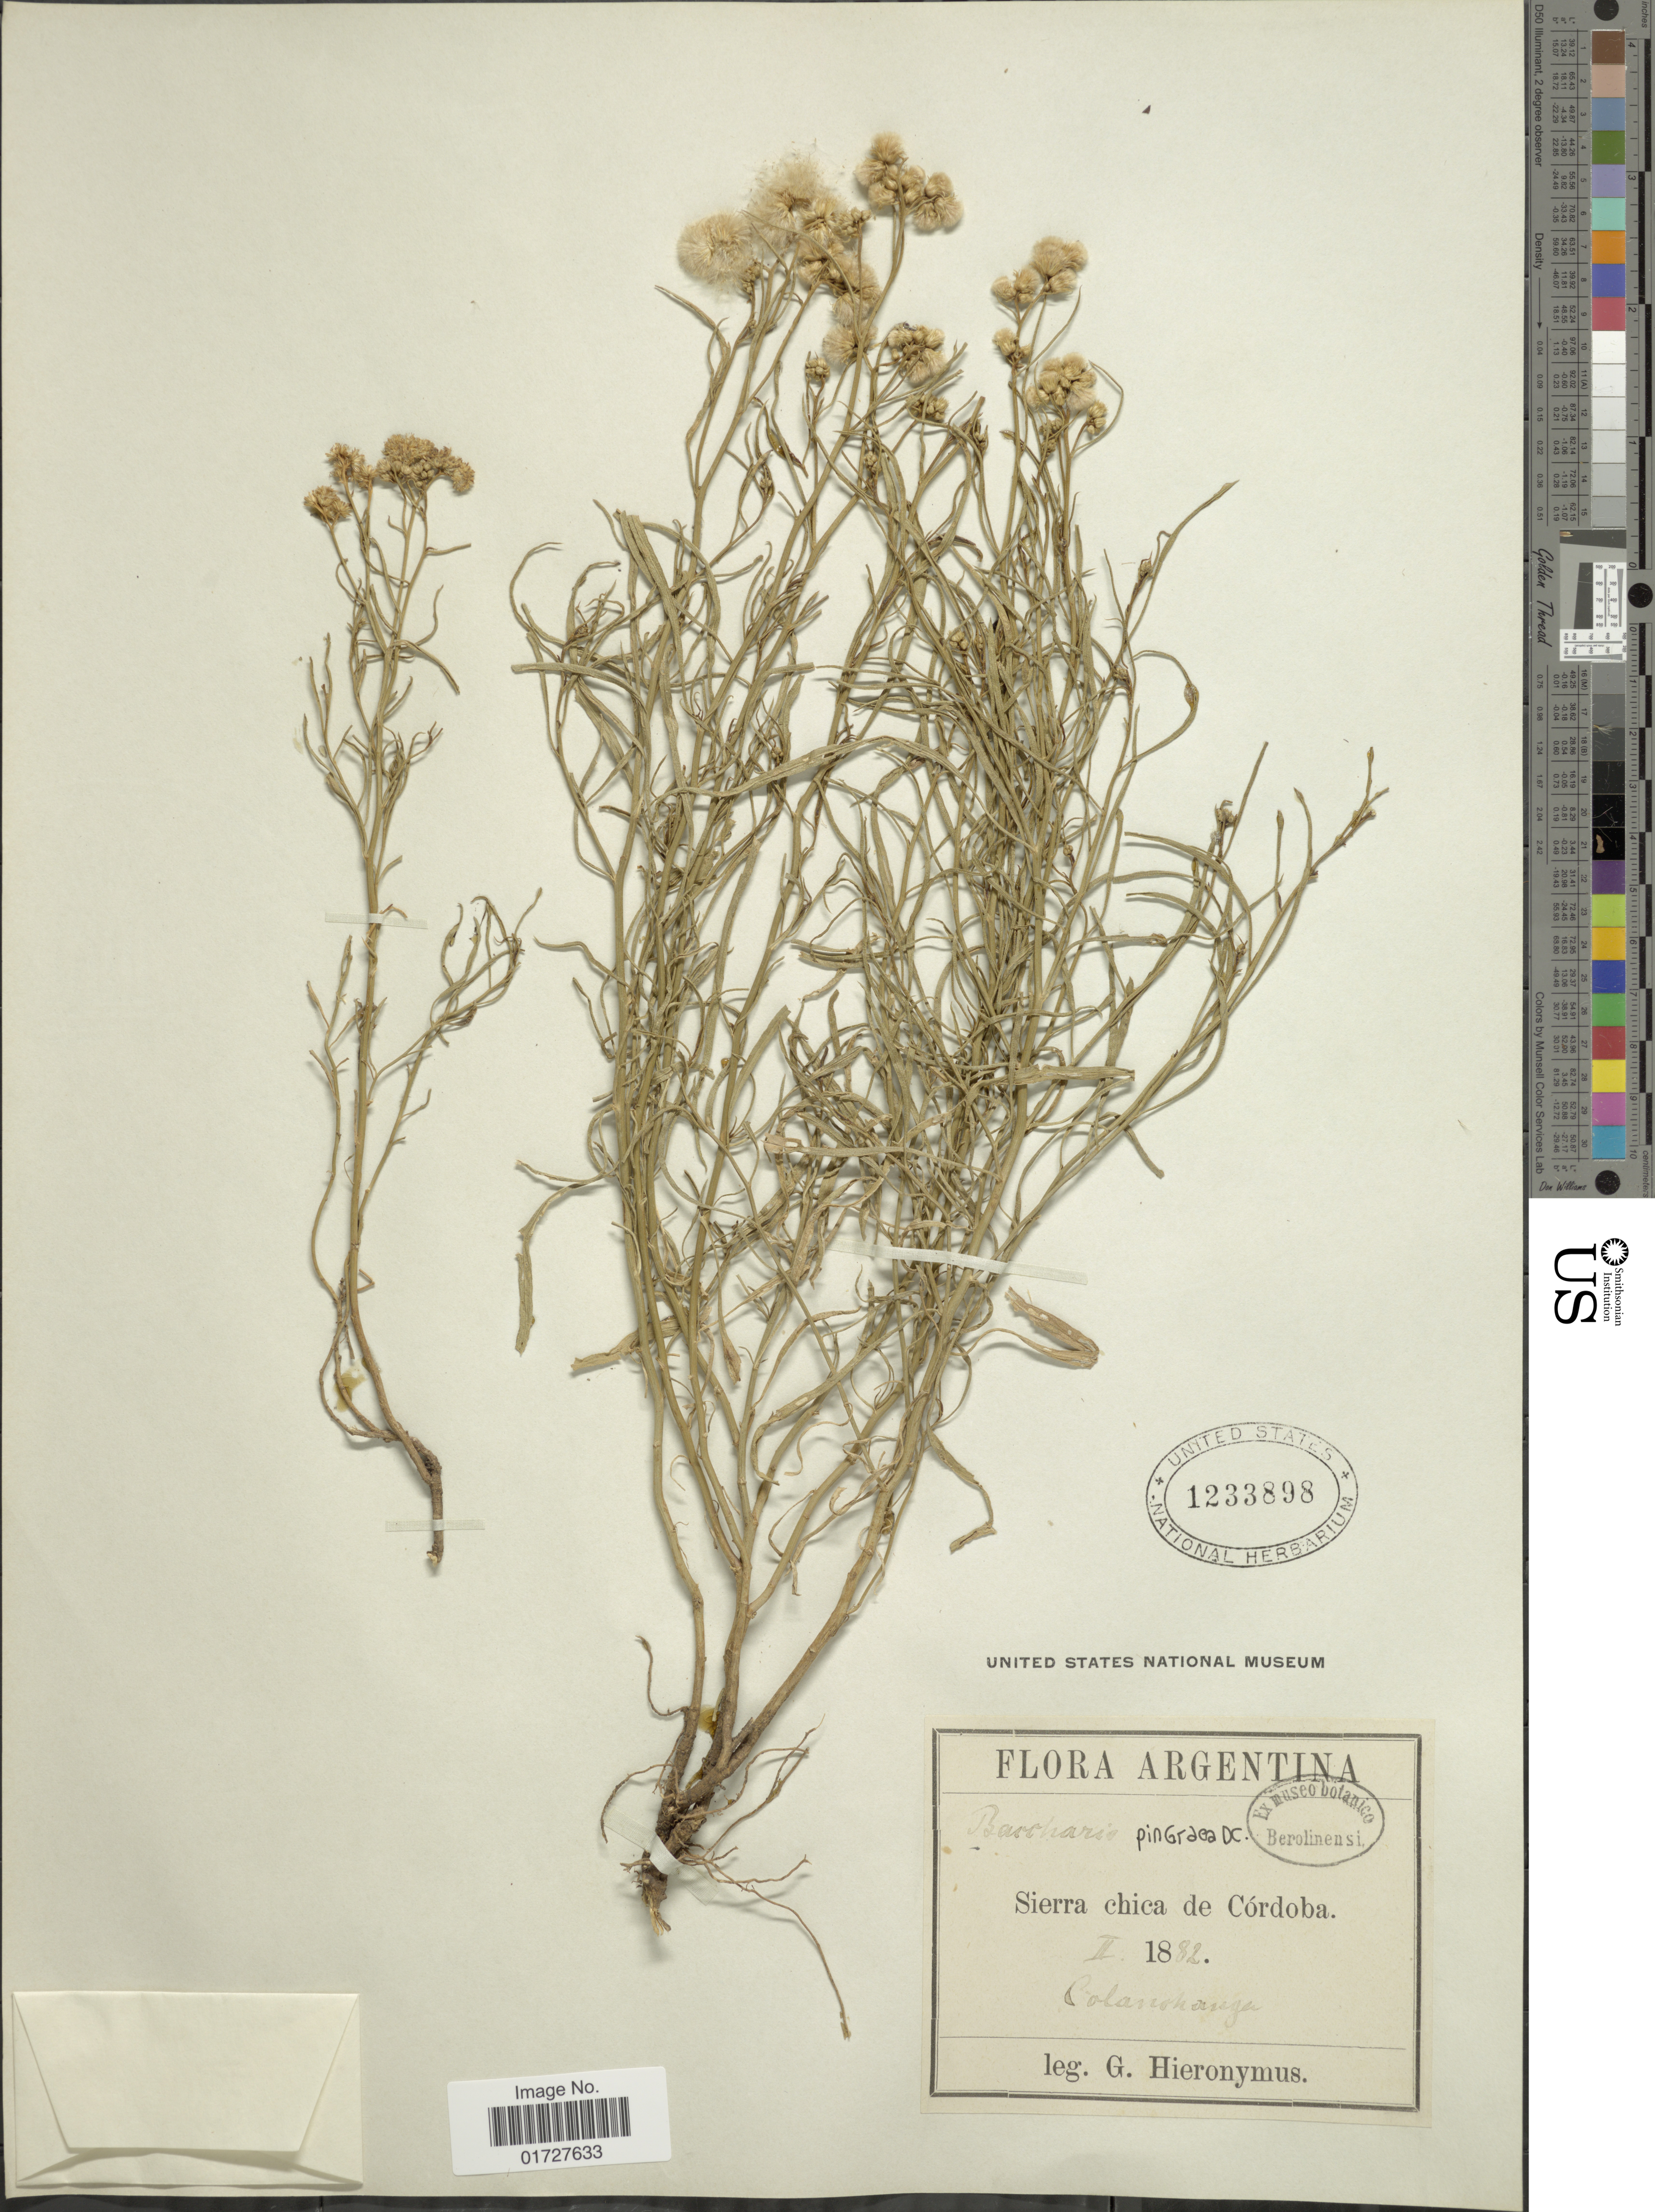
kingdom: Plantae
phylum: Tracheophyta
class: Magnoliopsida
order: Asterales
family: Asteraceae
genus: Baccharis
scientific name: Baccharis pingraea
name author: DC.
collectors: G. H. Hieronymus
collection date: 1882-02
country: Argentina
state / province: Cordoba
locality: Sierra chica de Cordoba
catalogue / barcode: US 1233898